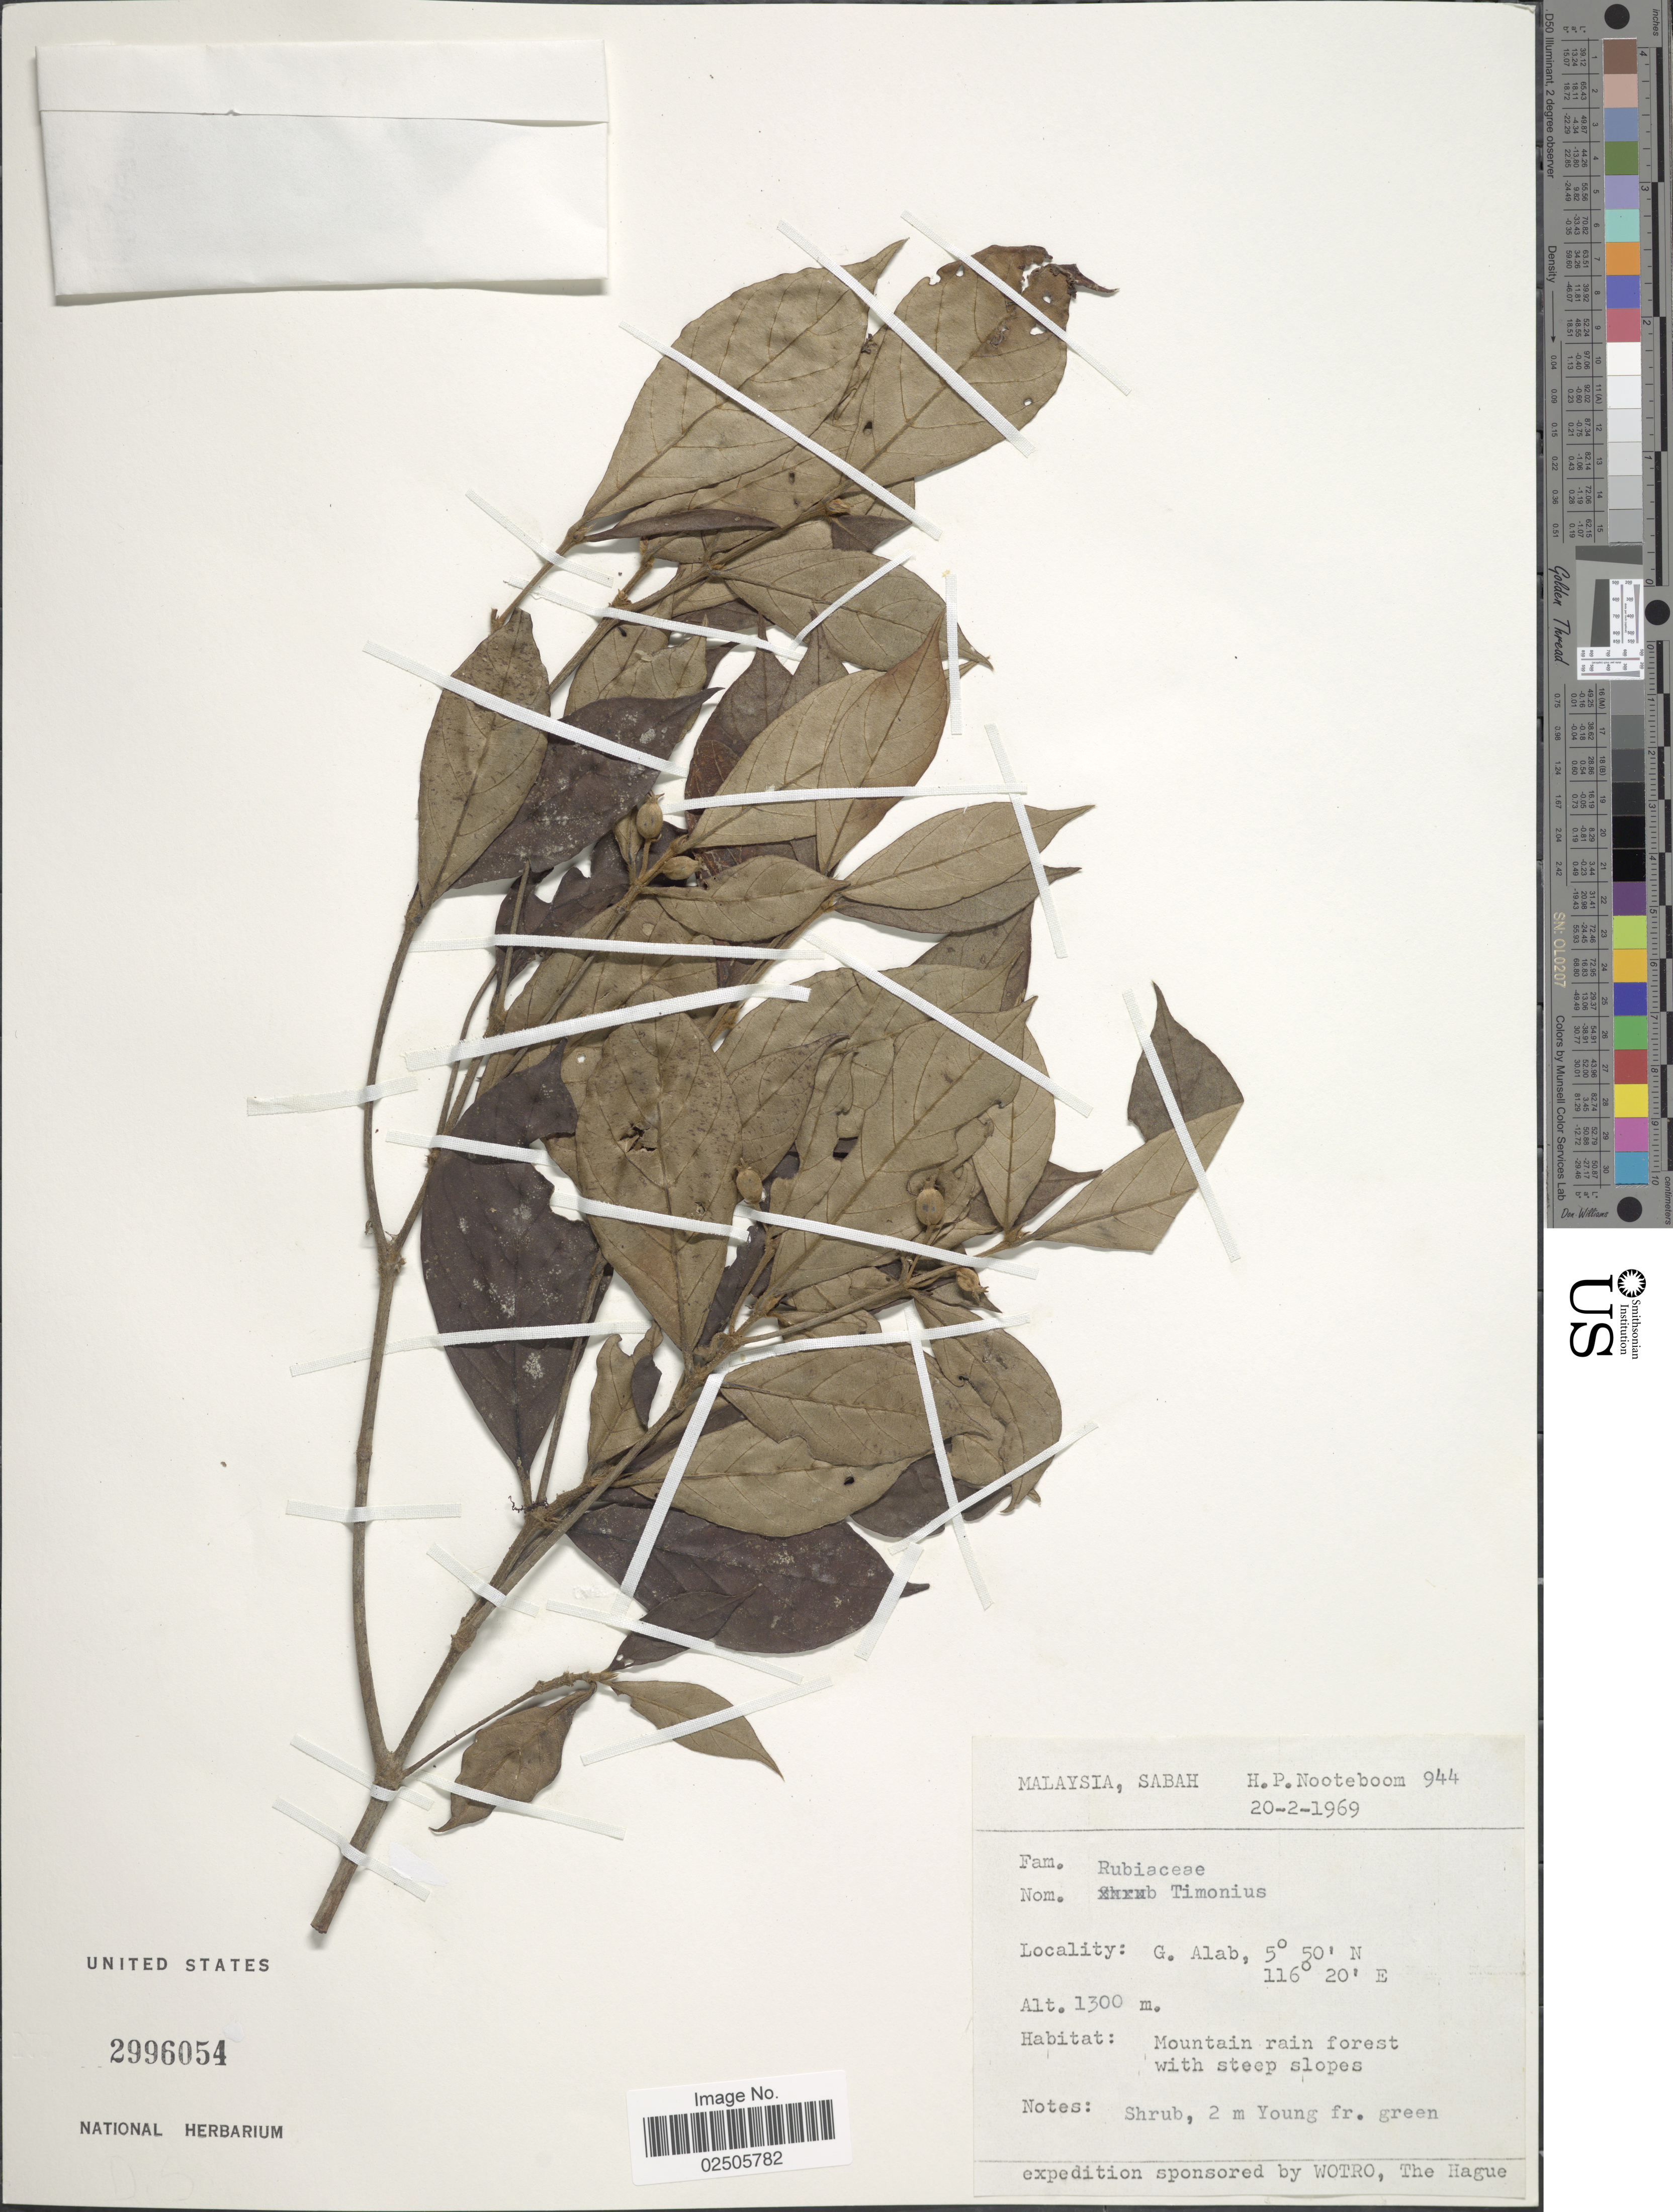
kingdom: Plantae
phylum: Tracheophyta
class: Magnoliopsida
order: Gentianales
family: Rubiaceae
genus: Timonius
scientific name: Timonius sp.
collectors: H. P. Nooteboom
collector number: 944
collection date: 1969-02-20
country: Malaysia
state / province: Sabah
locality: G. Alab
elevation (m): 1300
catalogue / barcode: US 2996054